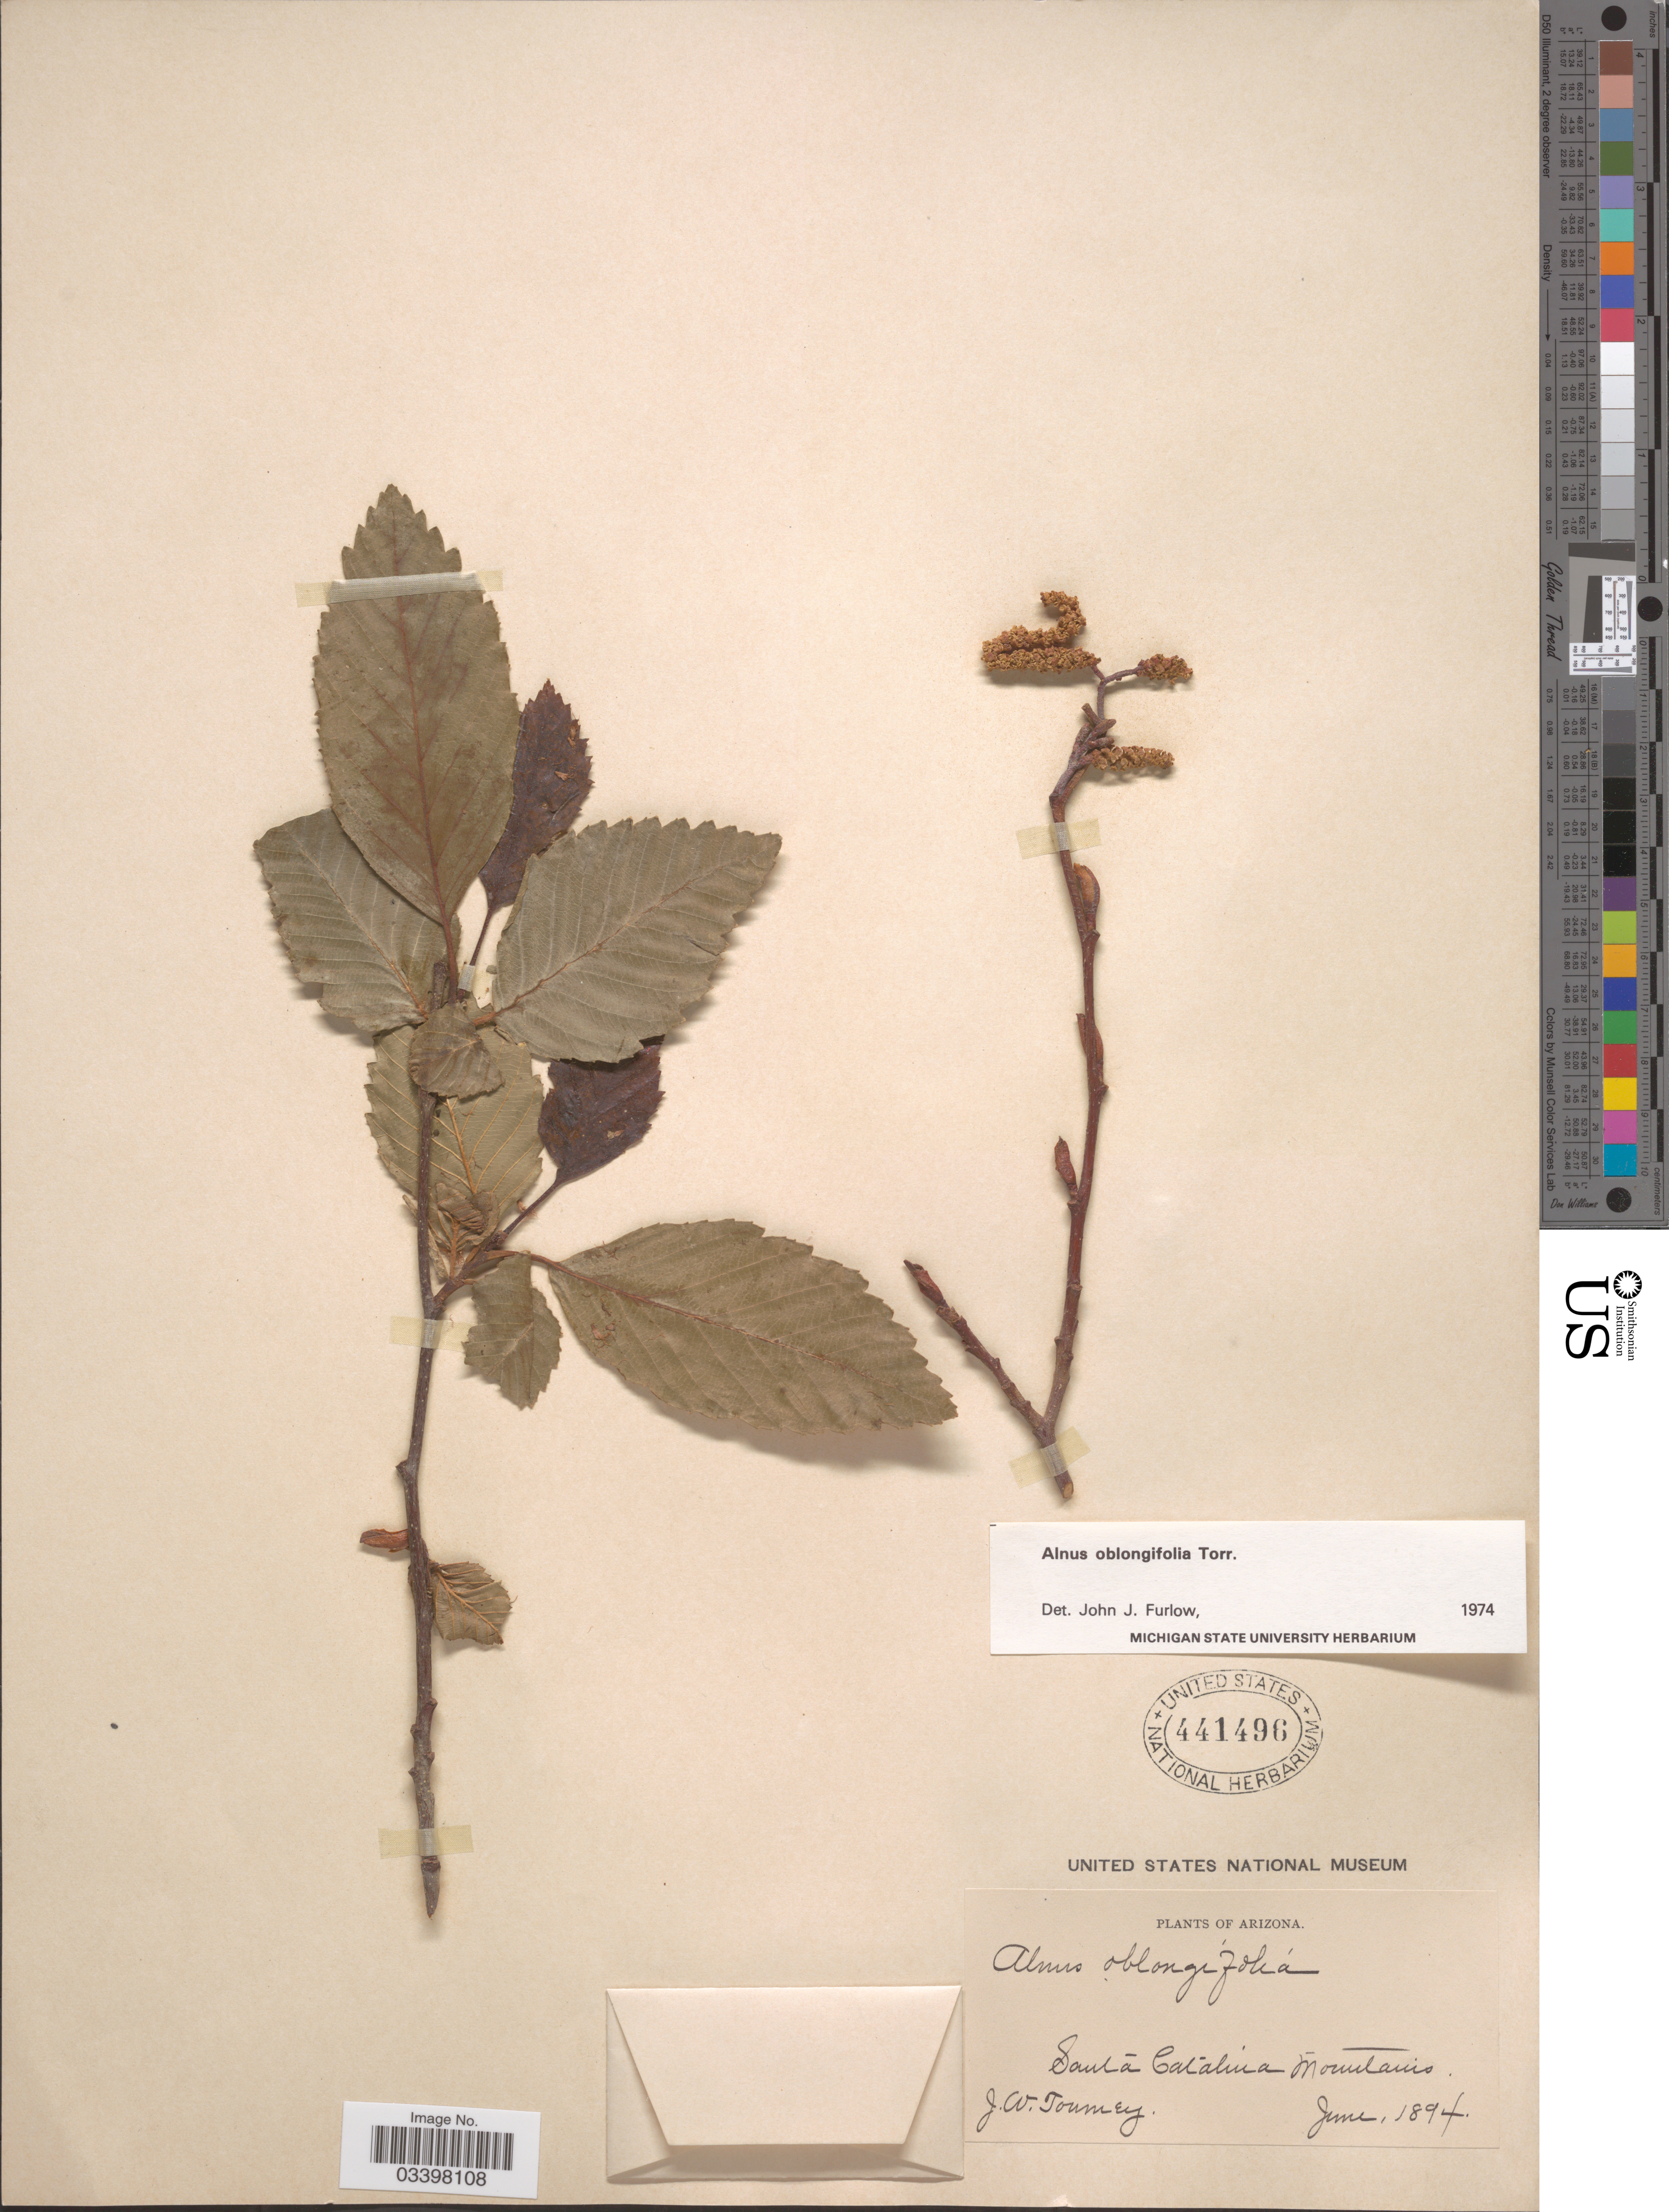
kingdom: Plantae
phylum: Tracheophyta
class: Magnoliopsida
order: Fagales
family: Betulaceae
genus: Alnus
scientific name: Alnus oblongifolia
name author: Torr. in Emory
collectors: J. W. Toumey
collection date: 1894-06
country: United States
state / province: Arizona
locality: Santa Catalina Mountains.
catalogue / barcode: US 441496